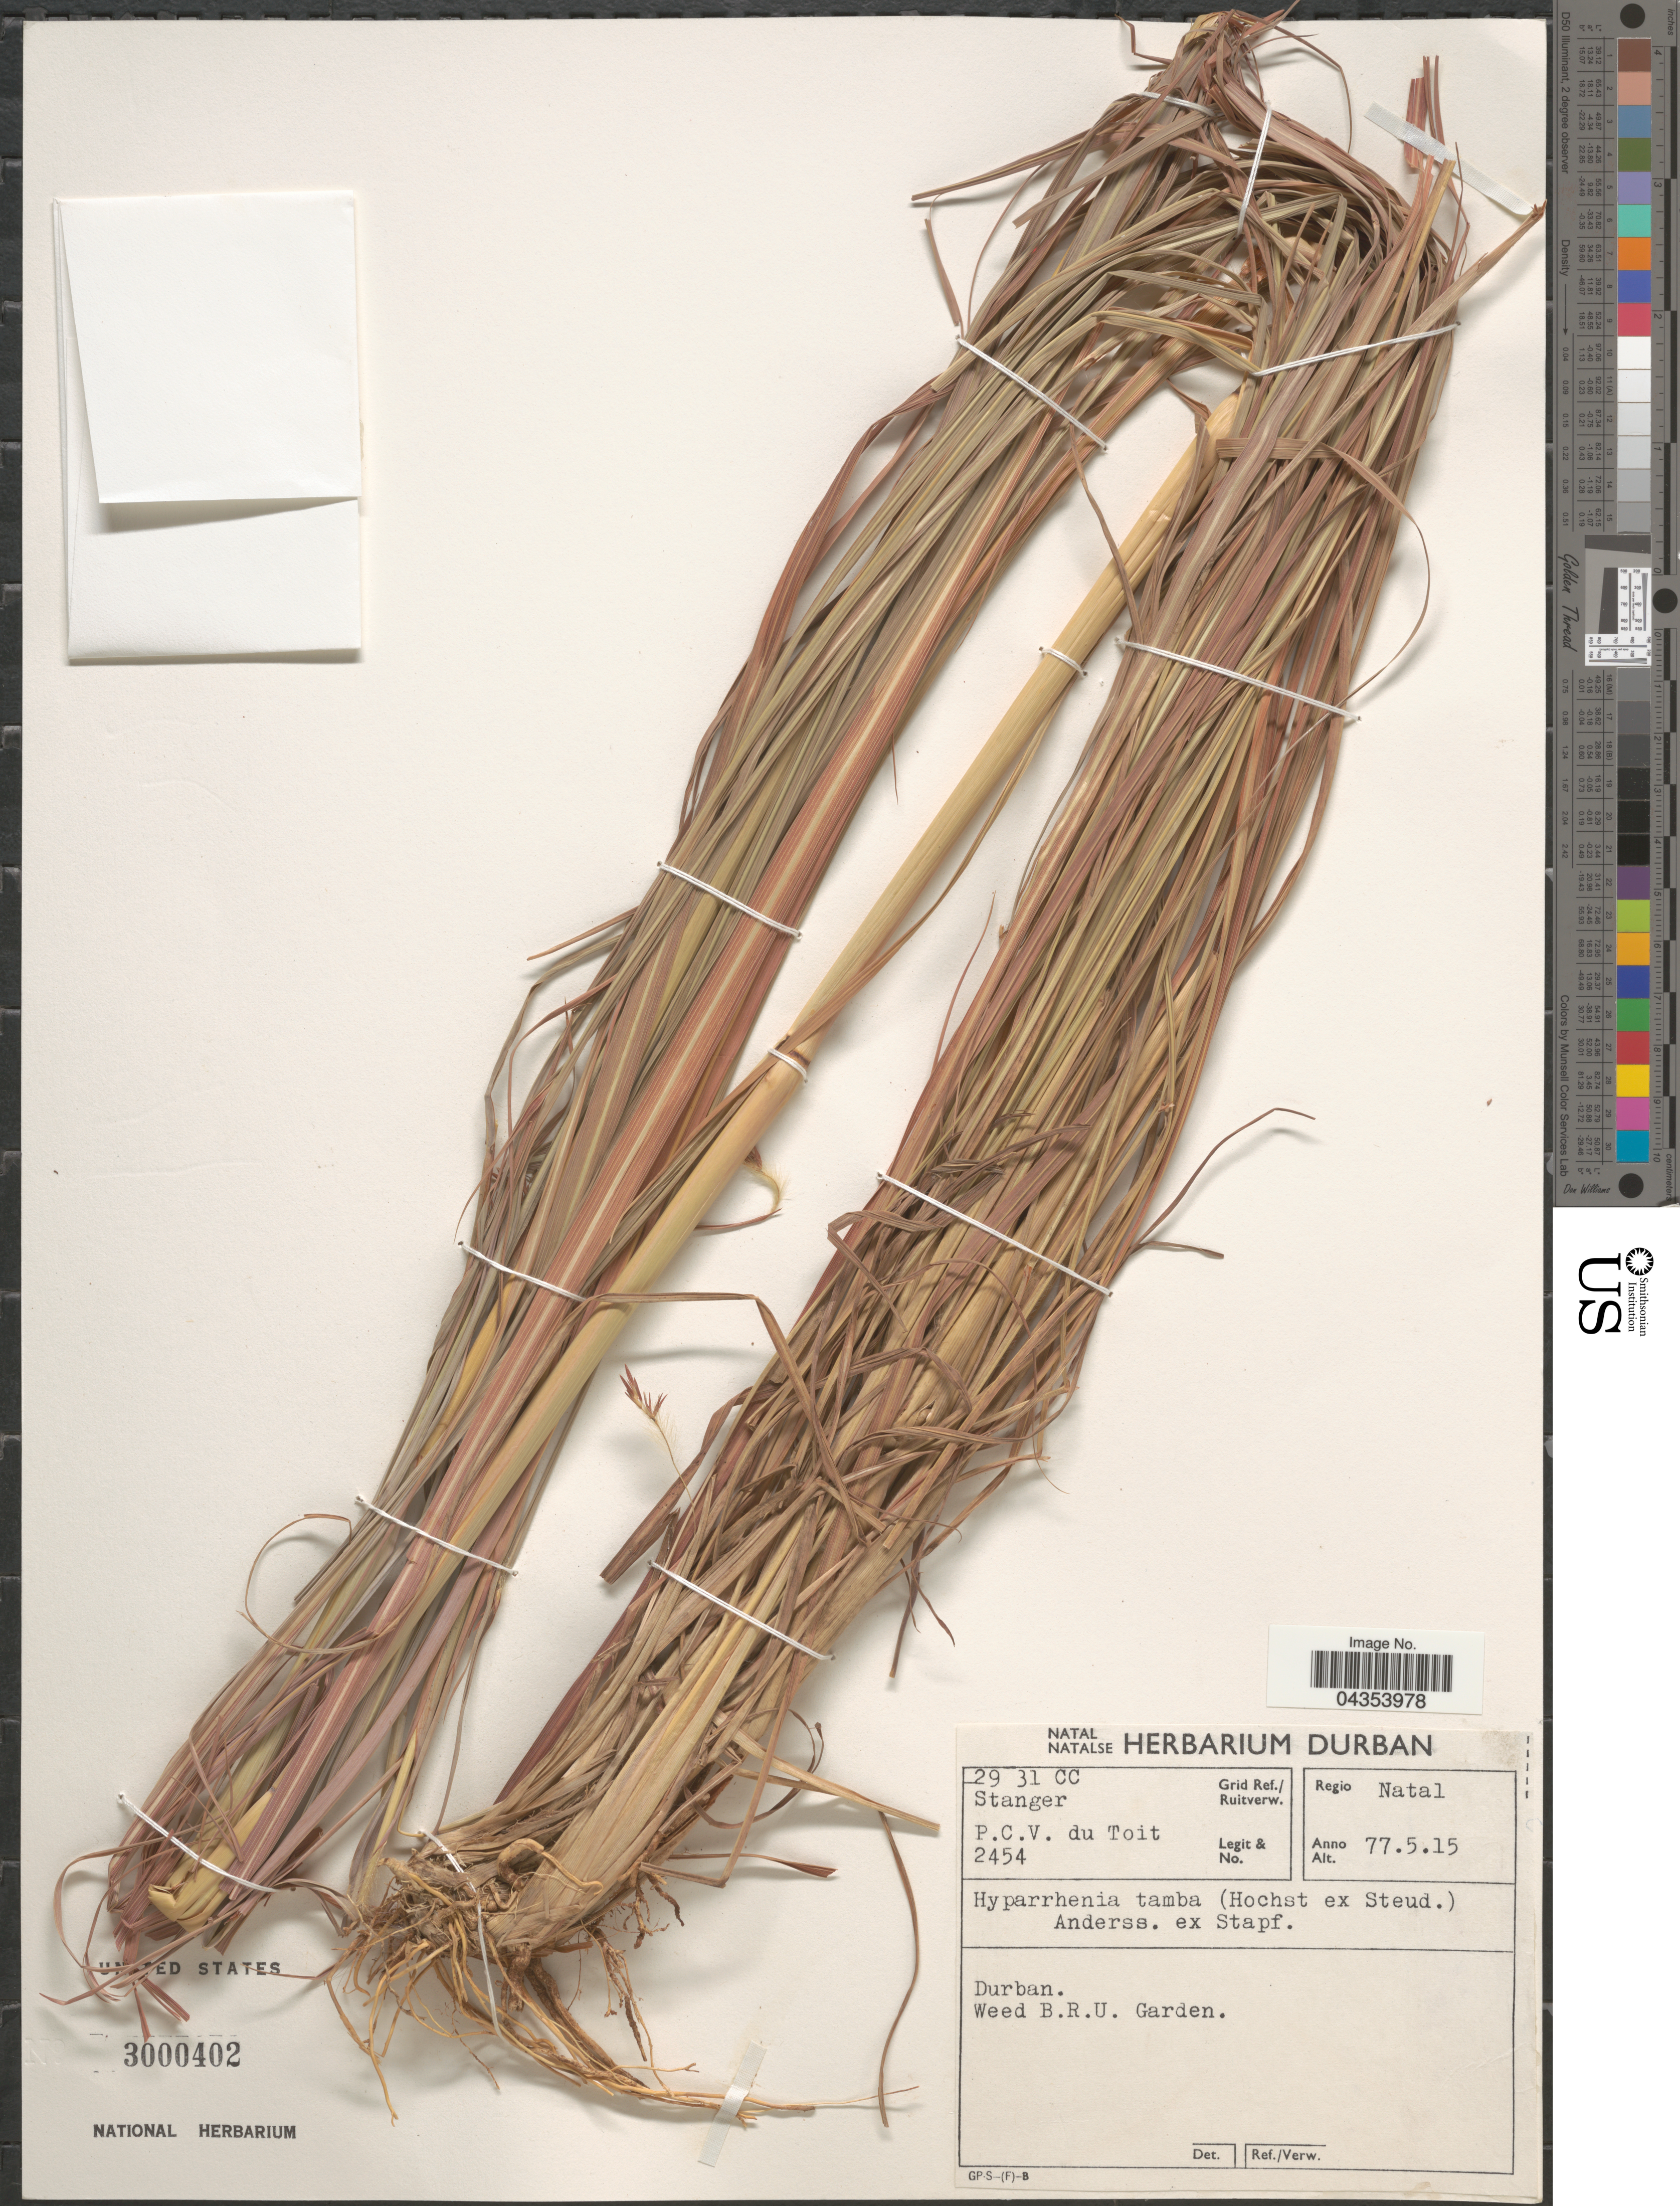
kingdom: Plantae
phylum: Tracheophyta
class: Liliopsida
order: Poales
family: Poaceae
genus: Hyparrhenia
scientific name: Hyparrhenia tamba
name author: (Hochst. ex Steud.) Andersson ex Stapf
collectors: P. Du Toit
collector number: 2454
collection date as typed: Transcribed d/m/y: 15/5/77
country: South Africa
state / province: KwaZulu-Natal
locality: Grid Ref./Ruitverw. 29 31 CC Stanger. Regio Natal. Durban.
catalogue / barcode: US 3000402